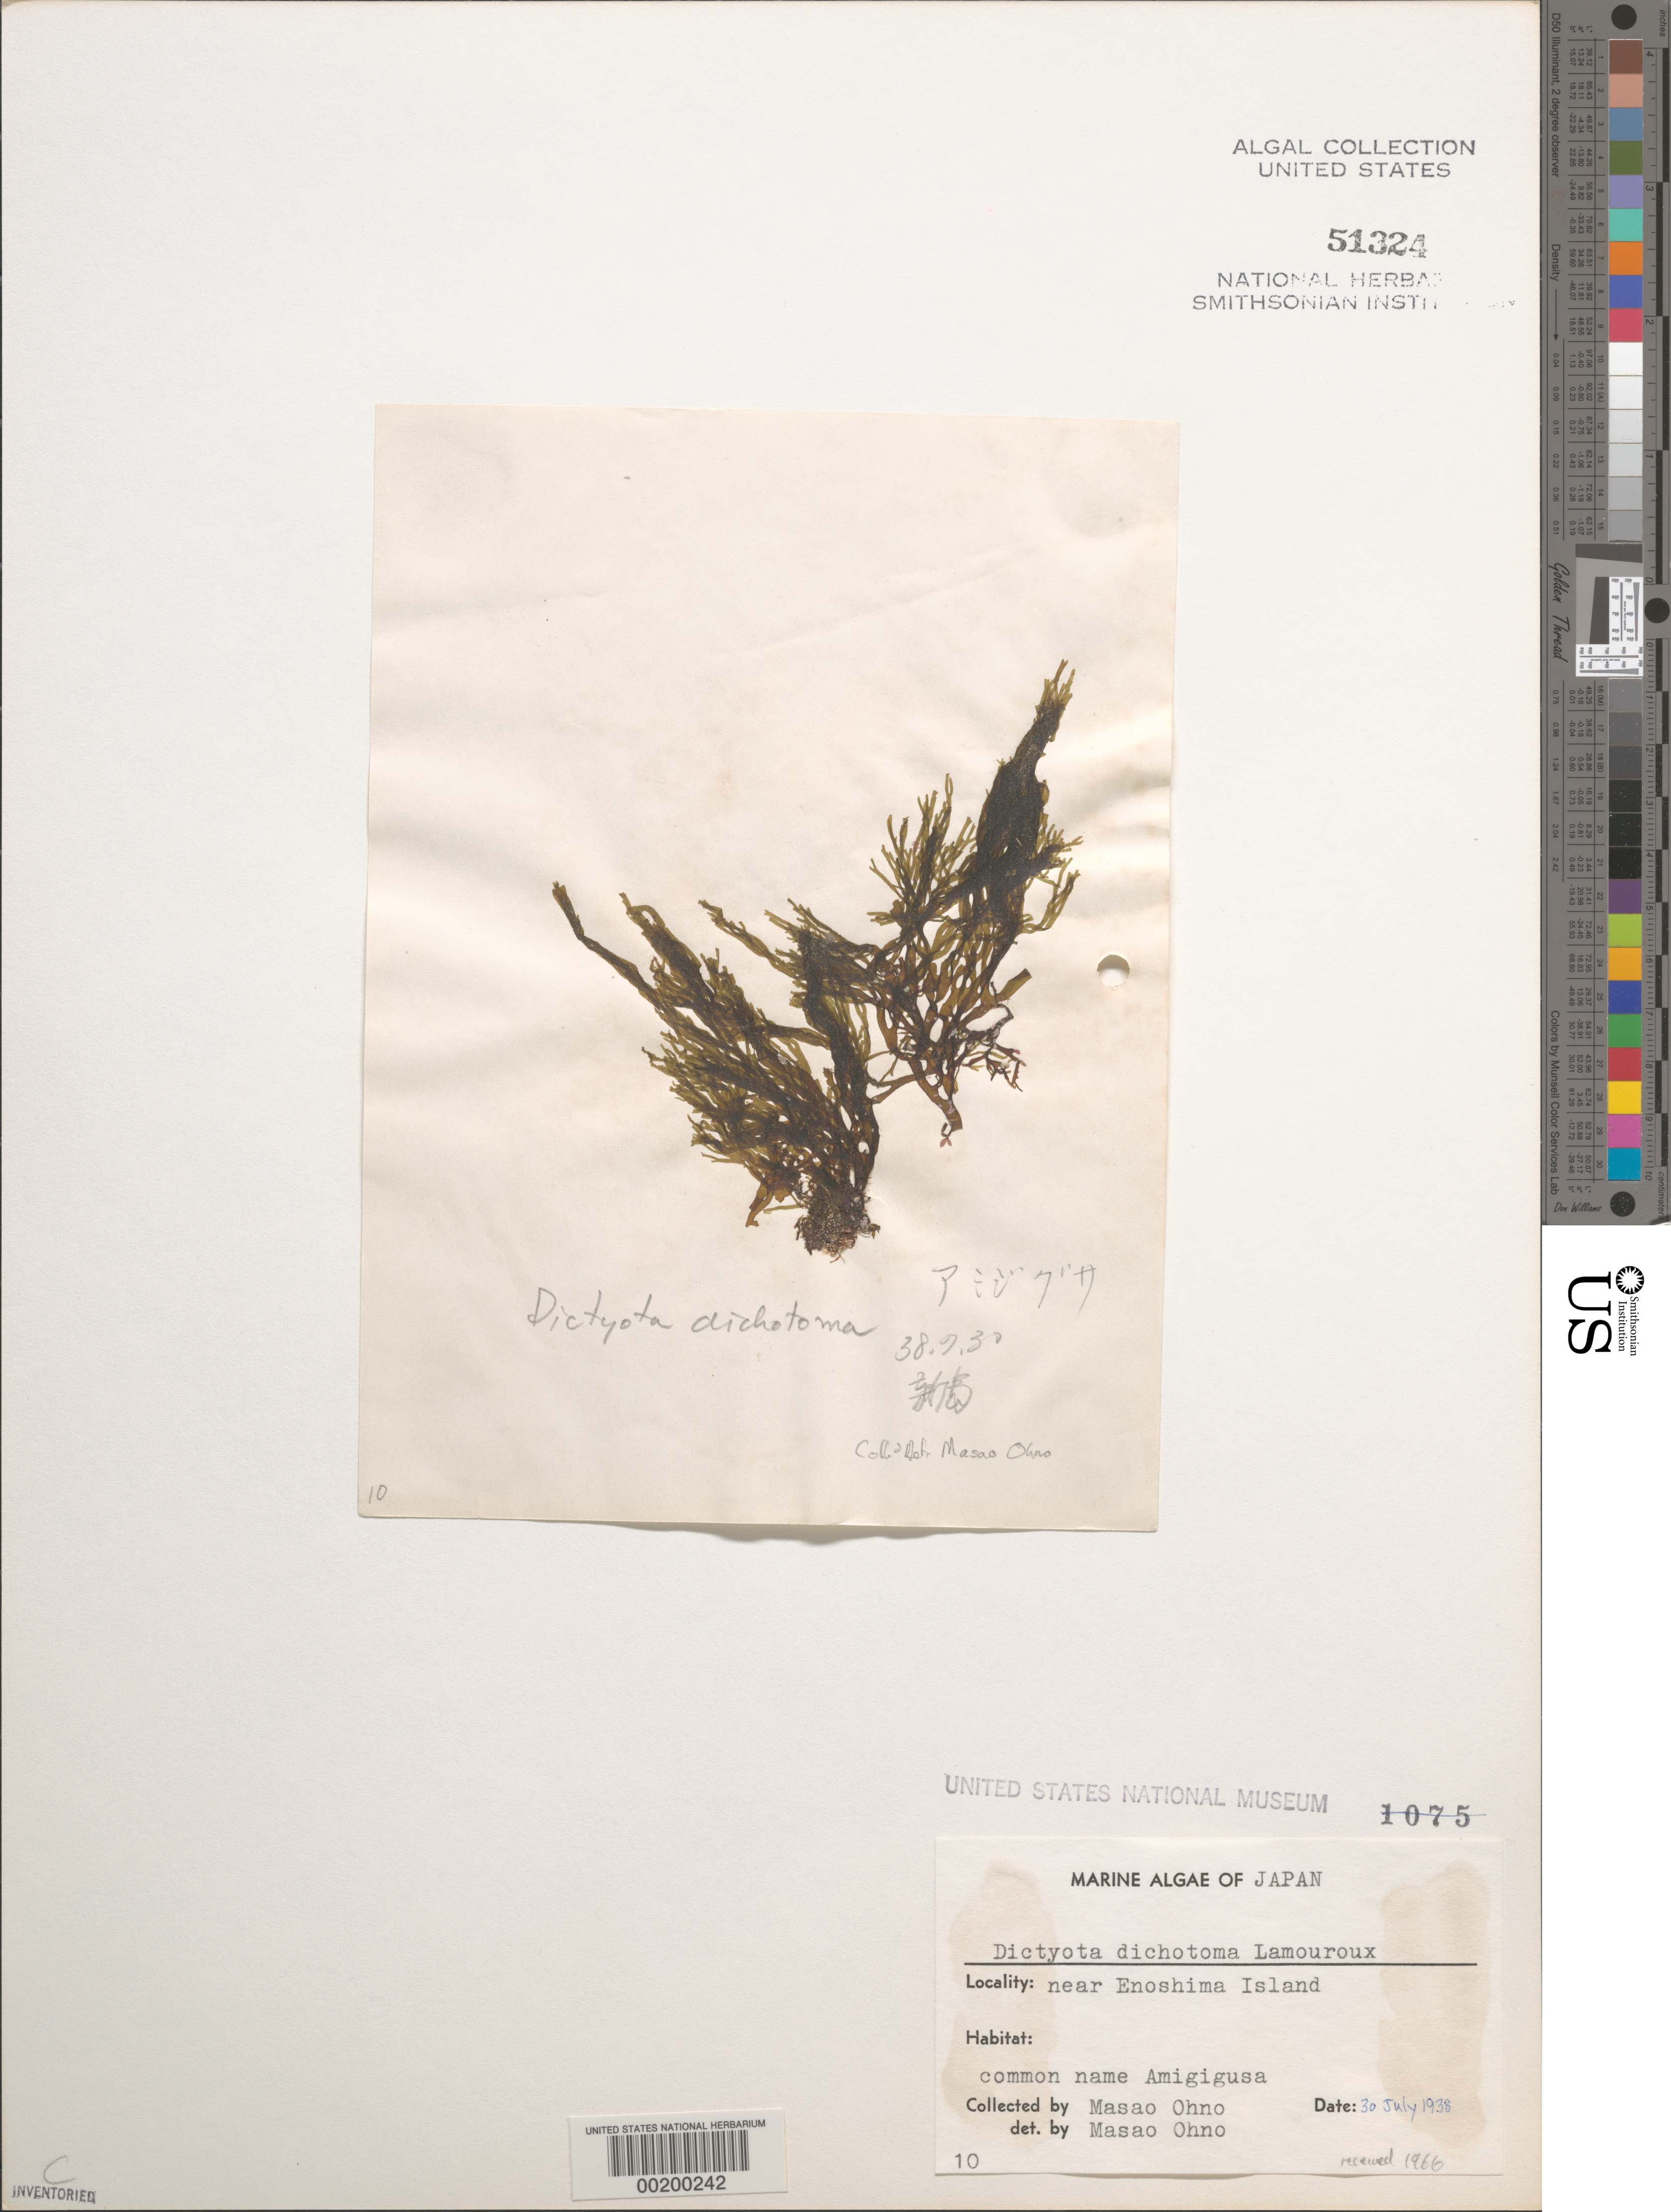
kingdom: Chromista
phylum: Ochrophyta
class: Phaeophyceae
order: Dictyotales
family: Dictyotaceae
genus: Dictyota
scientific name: Dictyota dichotoma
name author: (Huds.) J.V.Lamouroux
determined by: Ohno, M.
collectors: M. Ohno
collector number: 10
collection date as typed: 30 Jul 1938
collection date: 1938-07-30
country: Japan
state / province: Kanagawa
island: Honshu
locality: Near Enoshima [island]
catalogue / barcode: US 51324